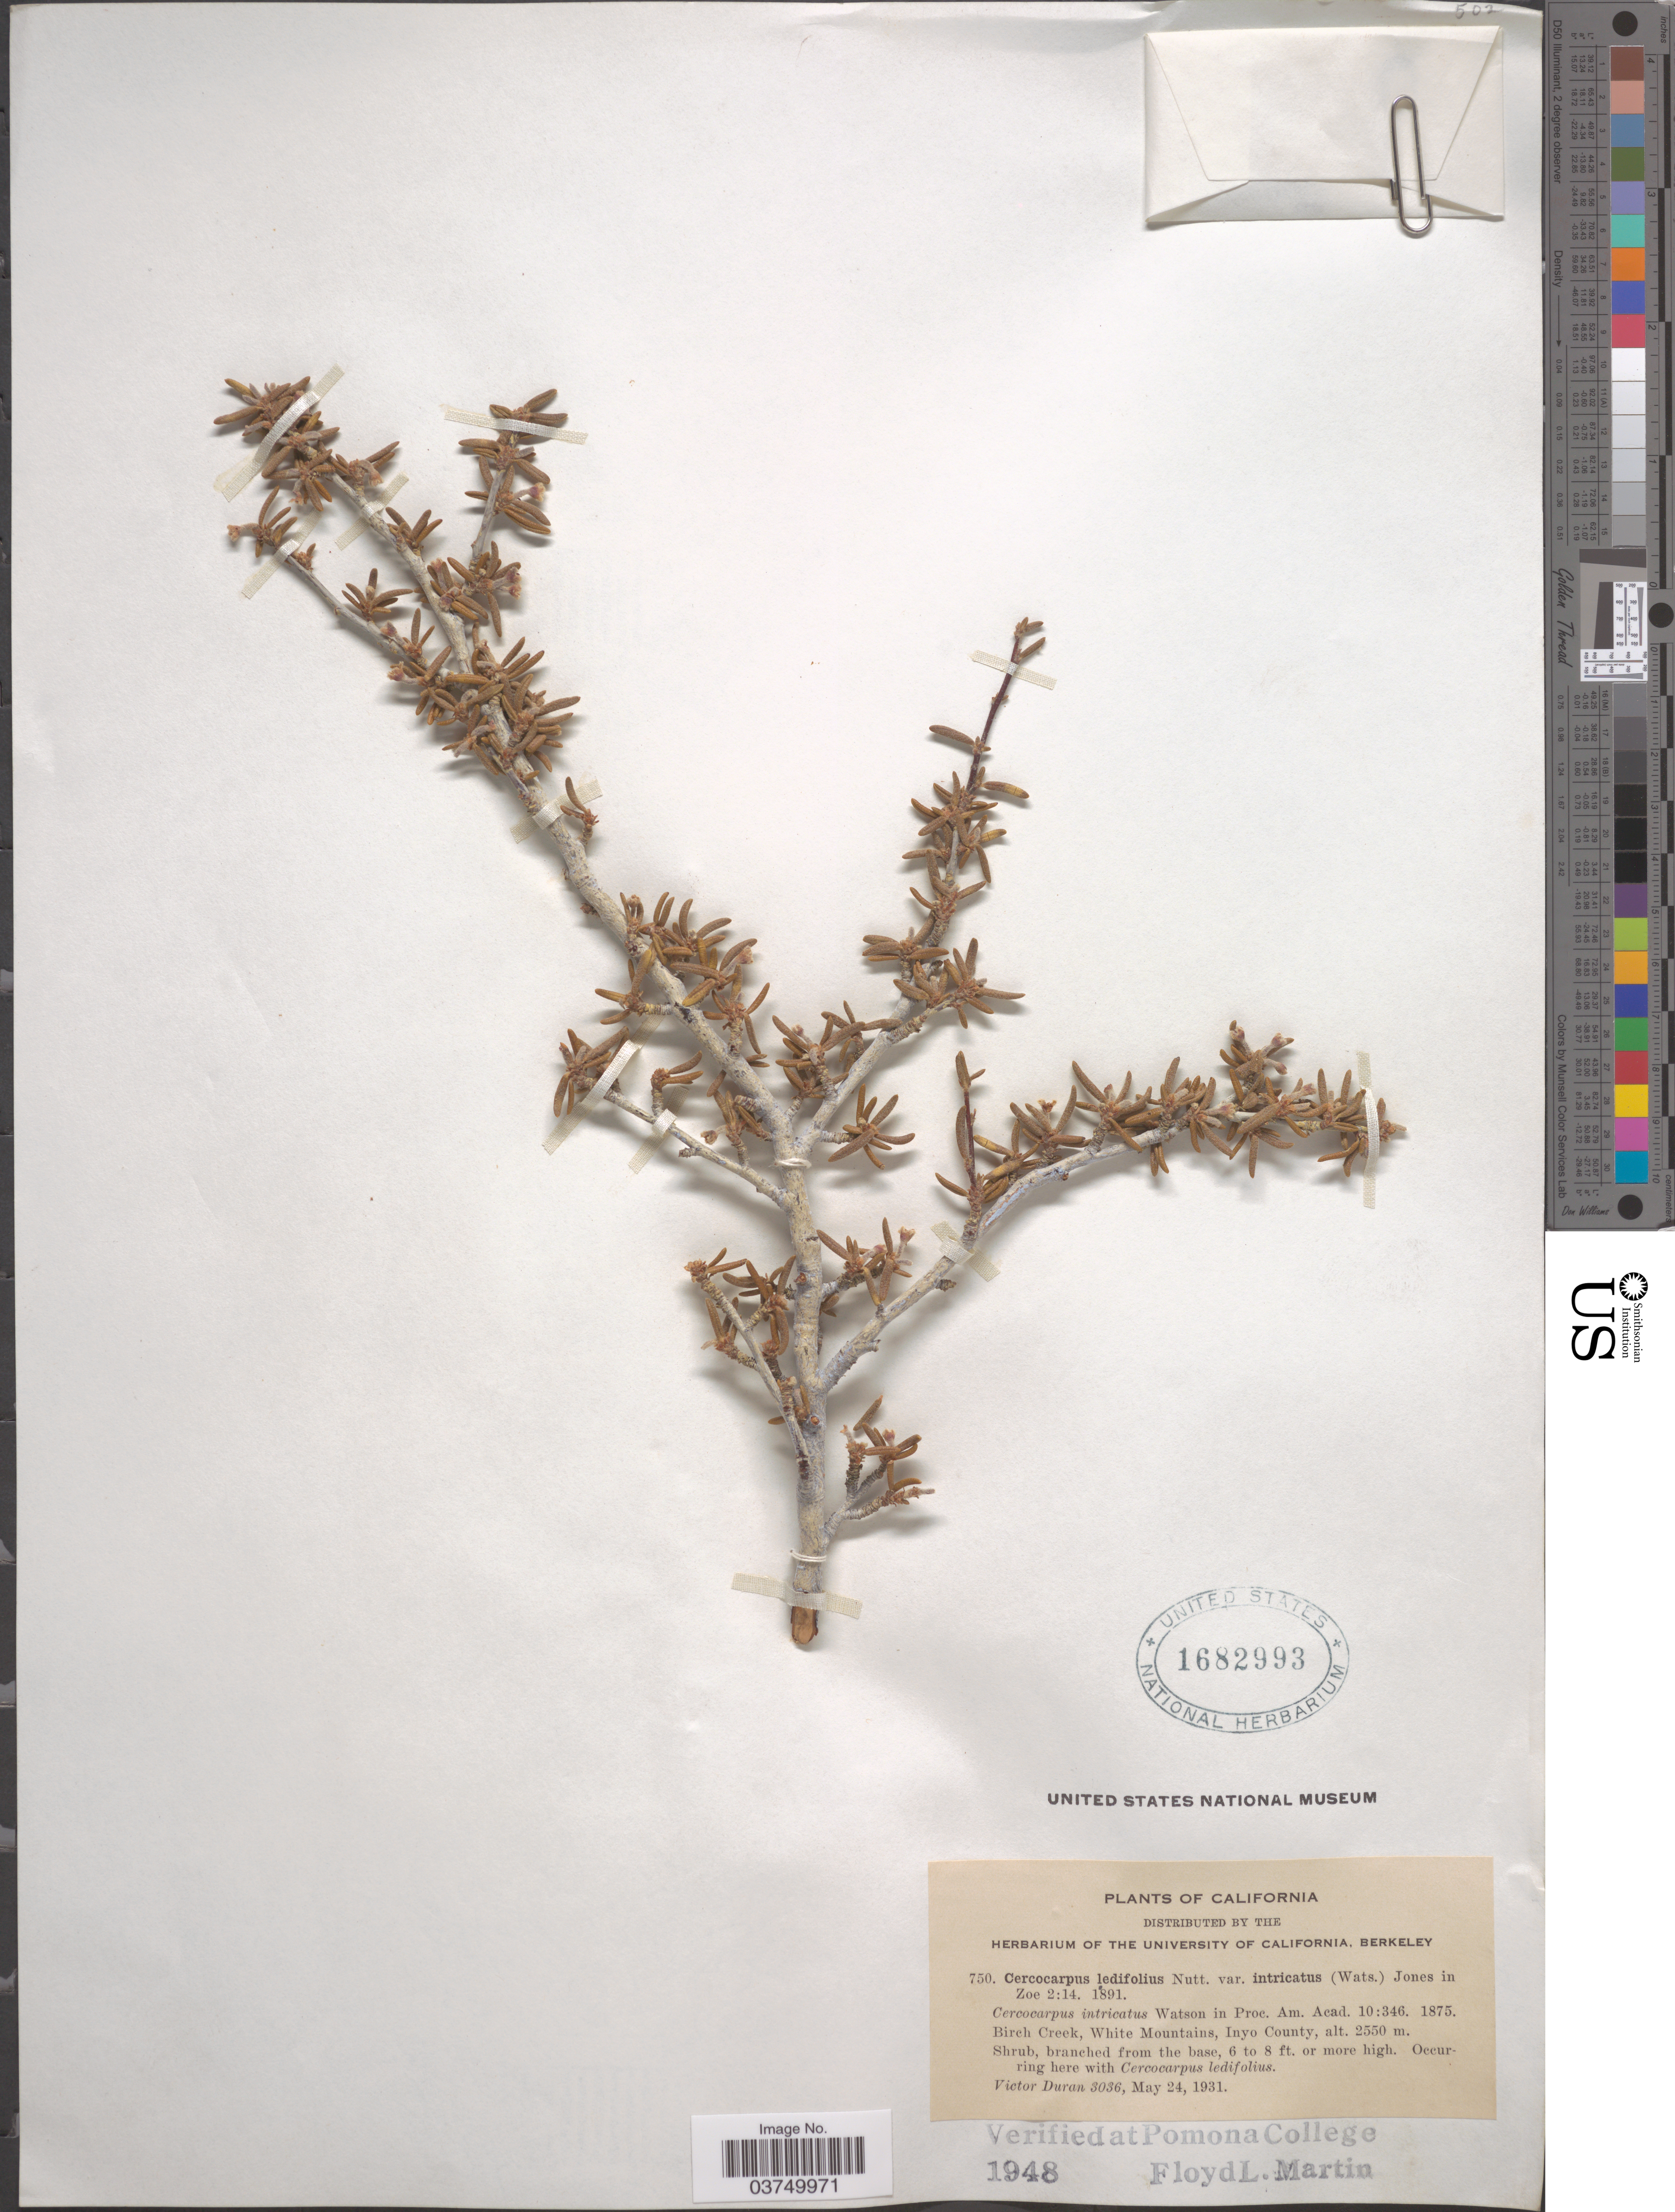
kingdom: Plantae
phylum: Tracheophyta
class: Magnoliopsida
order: Rosales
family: Rosaceae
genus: Cercocarpus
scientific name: Cercocarpus ledifolius var. intricatus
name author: Nutt.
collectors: V. Duran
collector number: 750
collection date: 1931-05-24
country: United States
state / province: California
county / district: Inyo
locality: Birch Creek, White Mountains, Inyo County.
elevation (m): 2550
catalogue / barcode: US 1682993